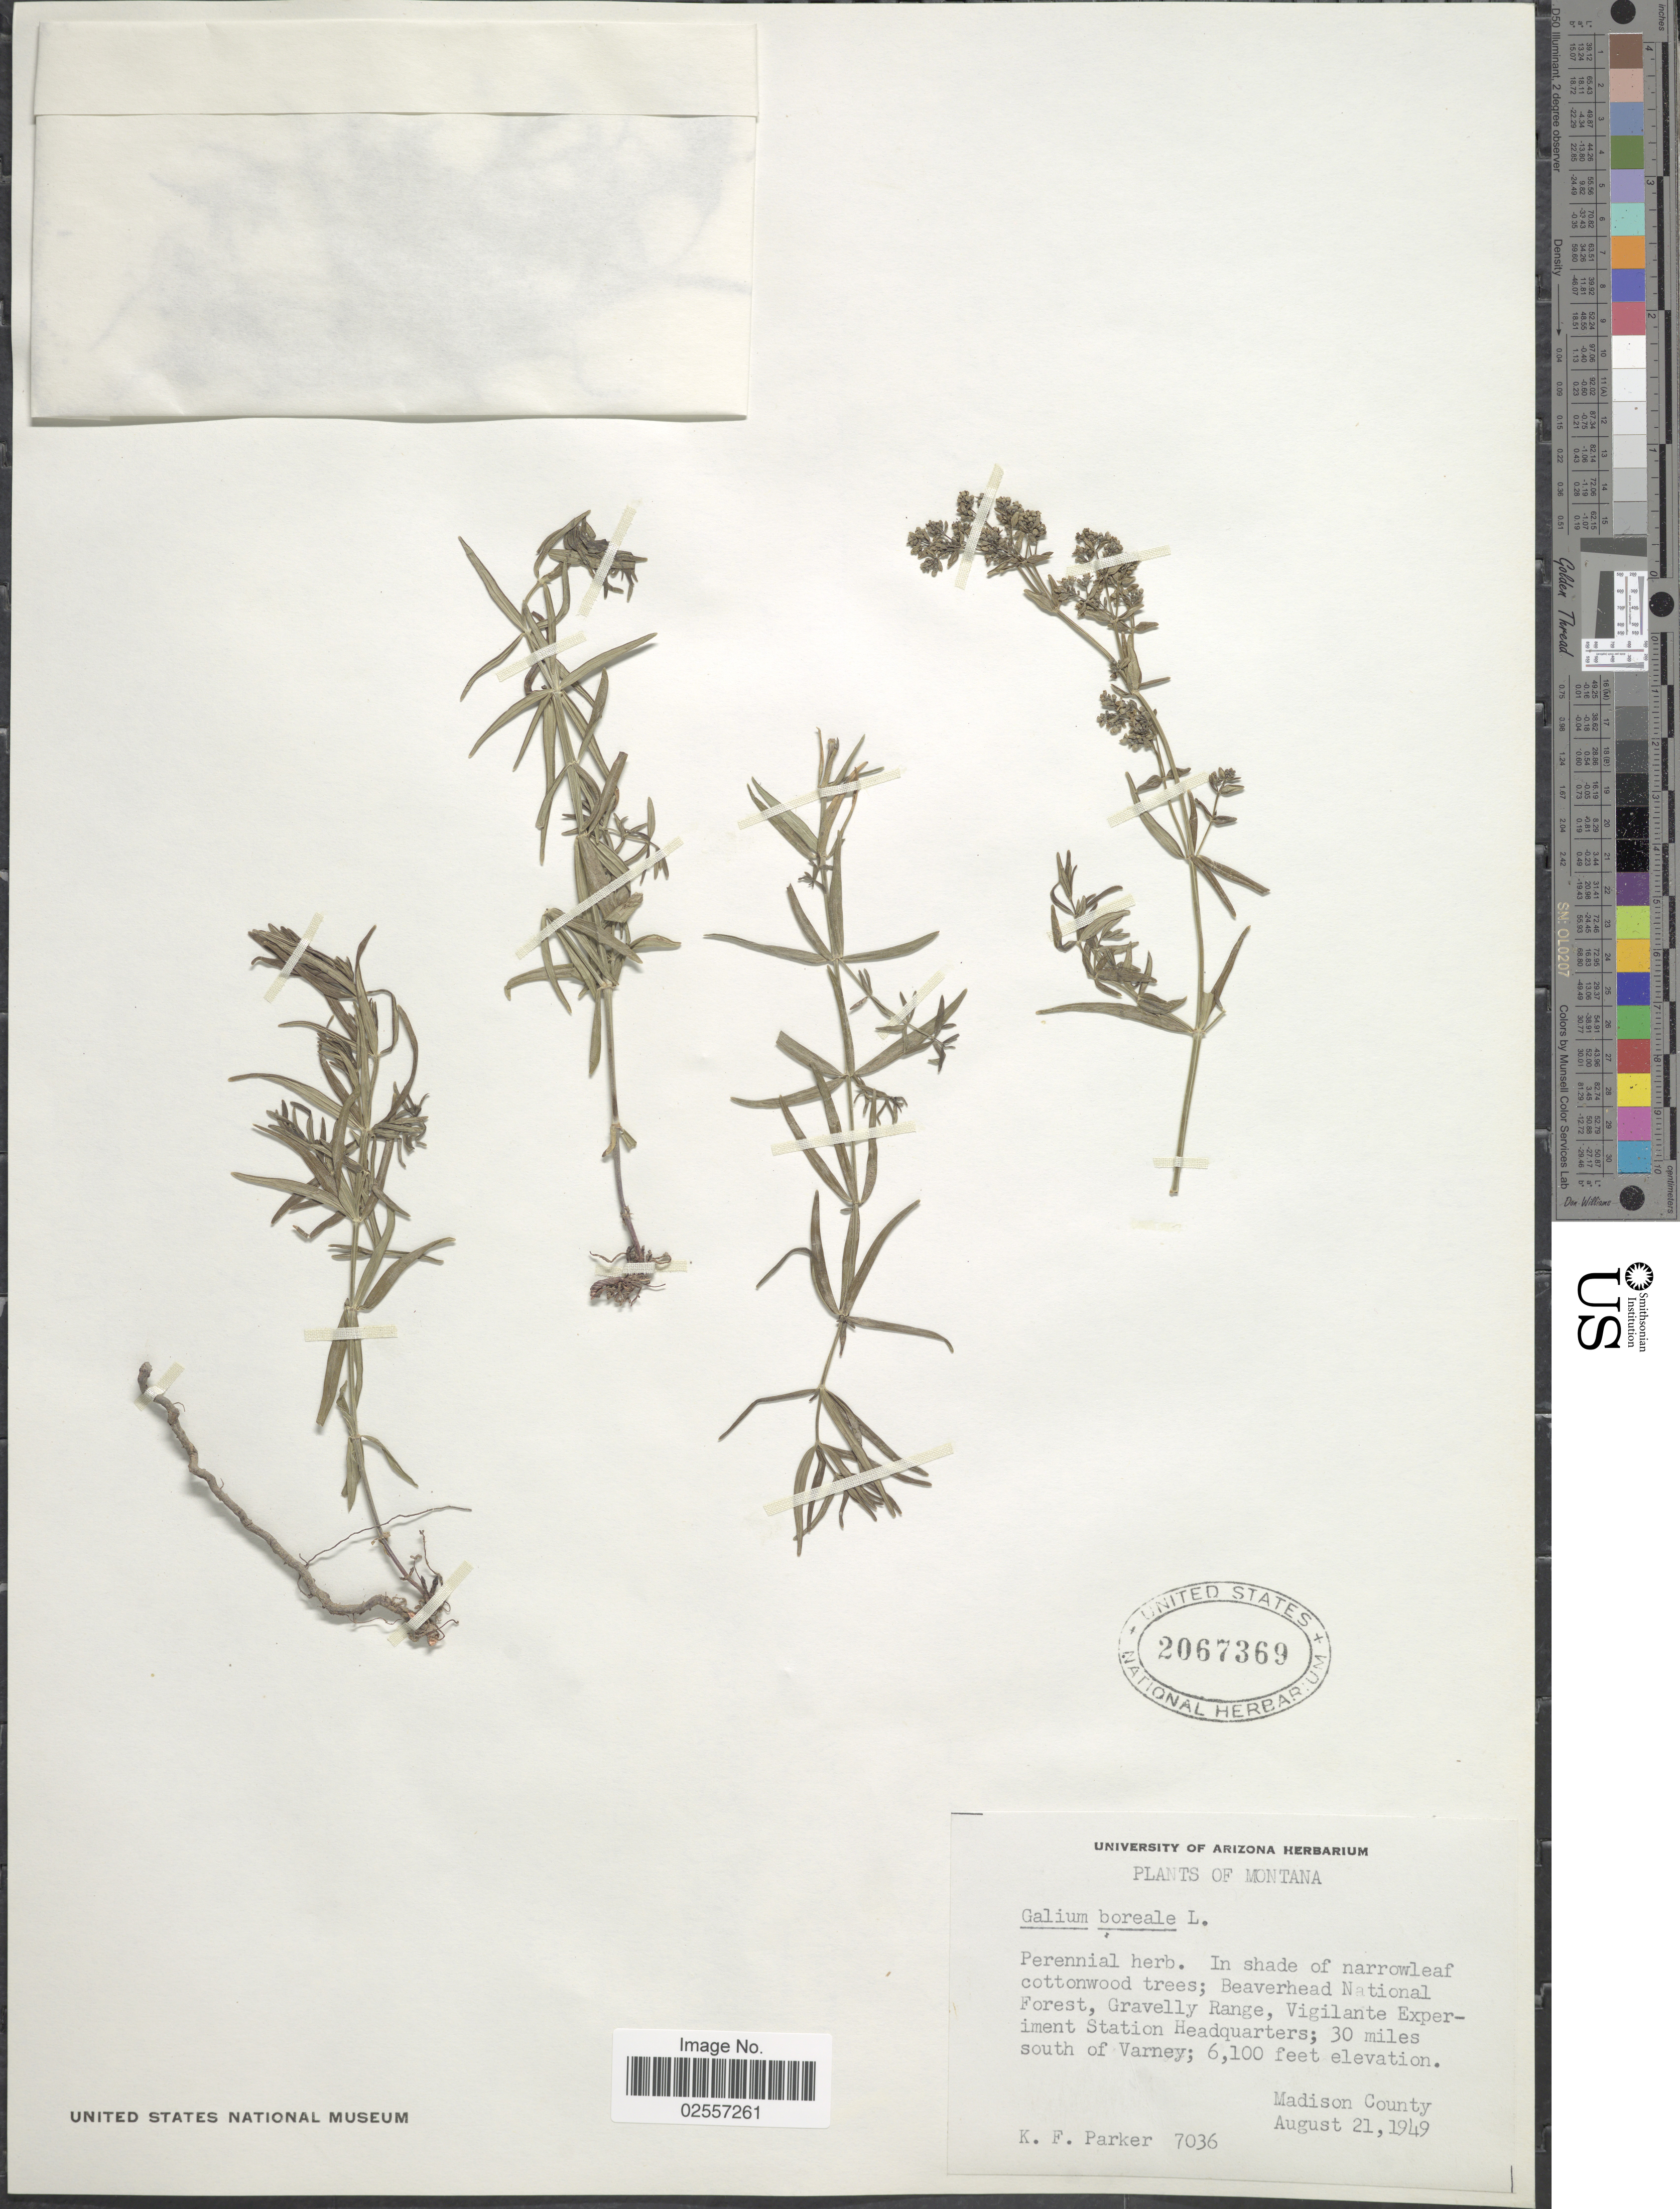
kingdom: Plantae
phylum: Tracheophyta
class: Magnoliopsida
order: Gentianales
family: Rubiaceae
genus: Galium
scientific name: Galium boreale L.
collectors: K. F. Parker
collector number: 7036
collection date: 1949-08-21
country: United States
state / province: Montana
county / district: Madison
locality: Beaverhead National Forest, Gravelly Range, Vigilante Experiment Station Headquarters; 30 miles south of Varney. Madison County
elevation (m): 1859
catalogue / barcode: US 2067369